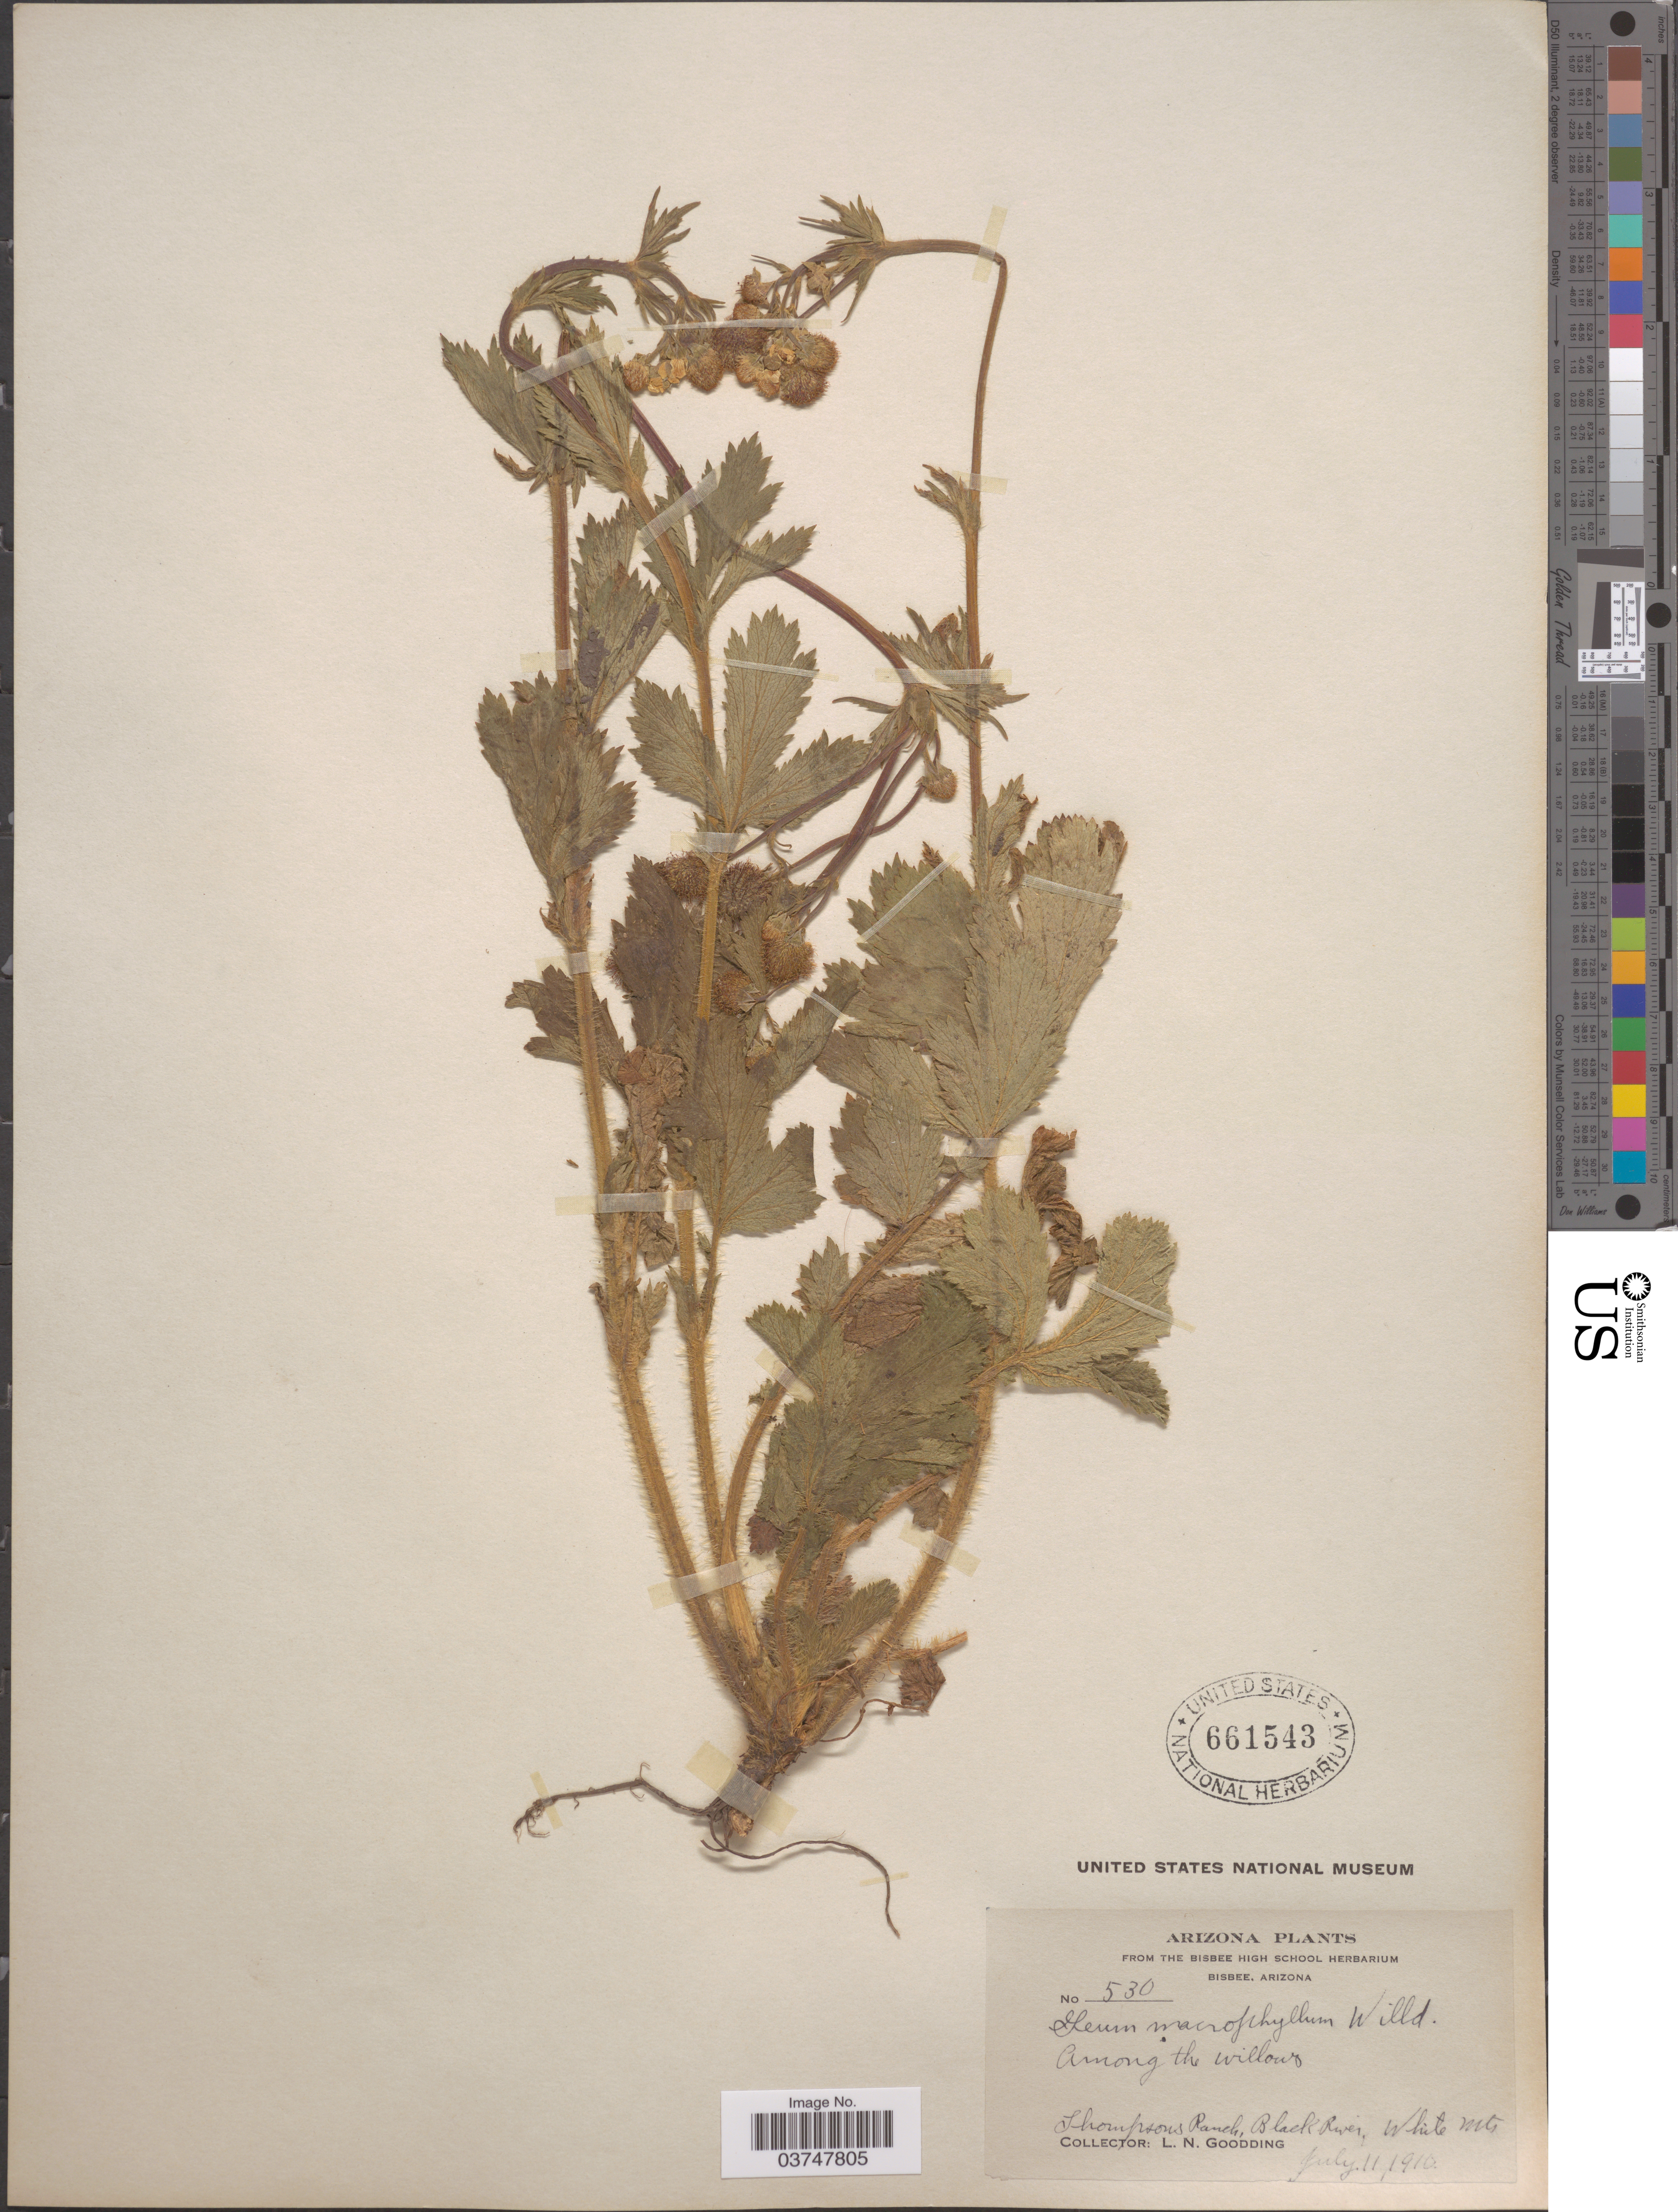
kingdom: Plantae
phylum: Tracheophyta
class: Magnoliopsida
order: Rosales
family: Rosaceae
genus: Geum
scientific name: Geum oregonense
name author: Rydb.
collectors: L. N. Goodding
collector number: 530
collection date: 1910-07-11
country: United States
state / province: Arizona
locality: Thompsons Ranch, Black River, White Mts.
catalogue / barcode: US 661543